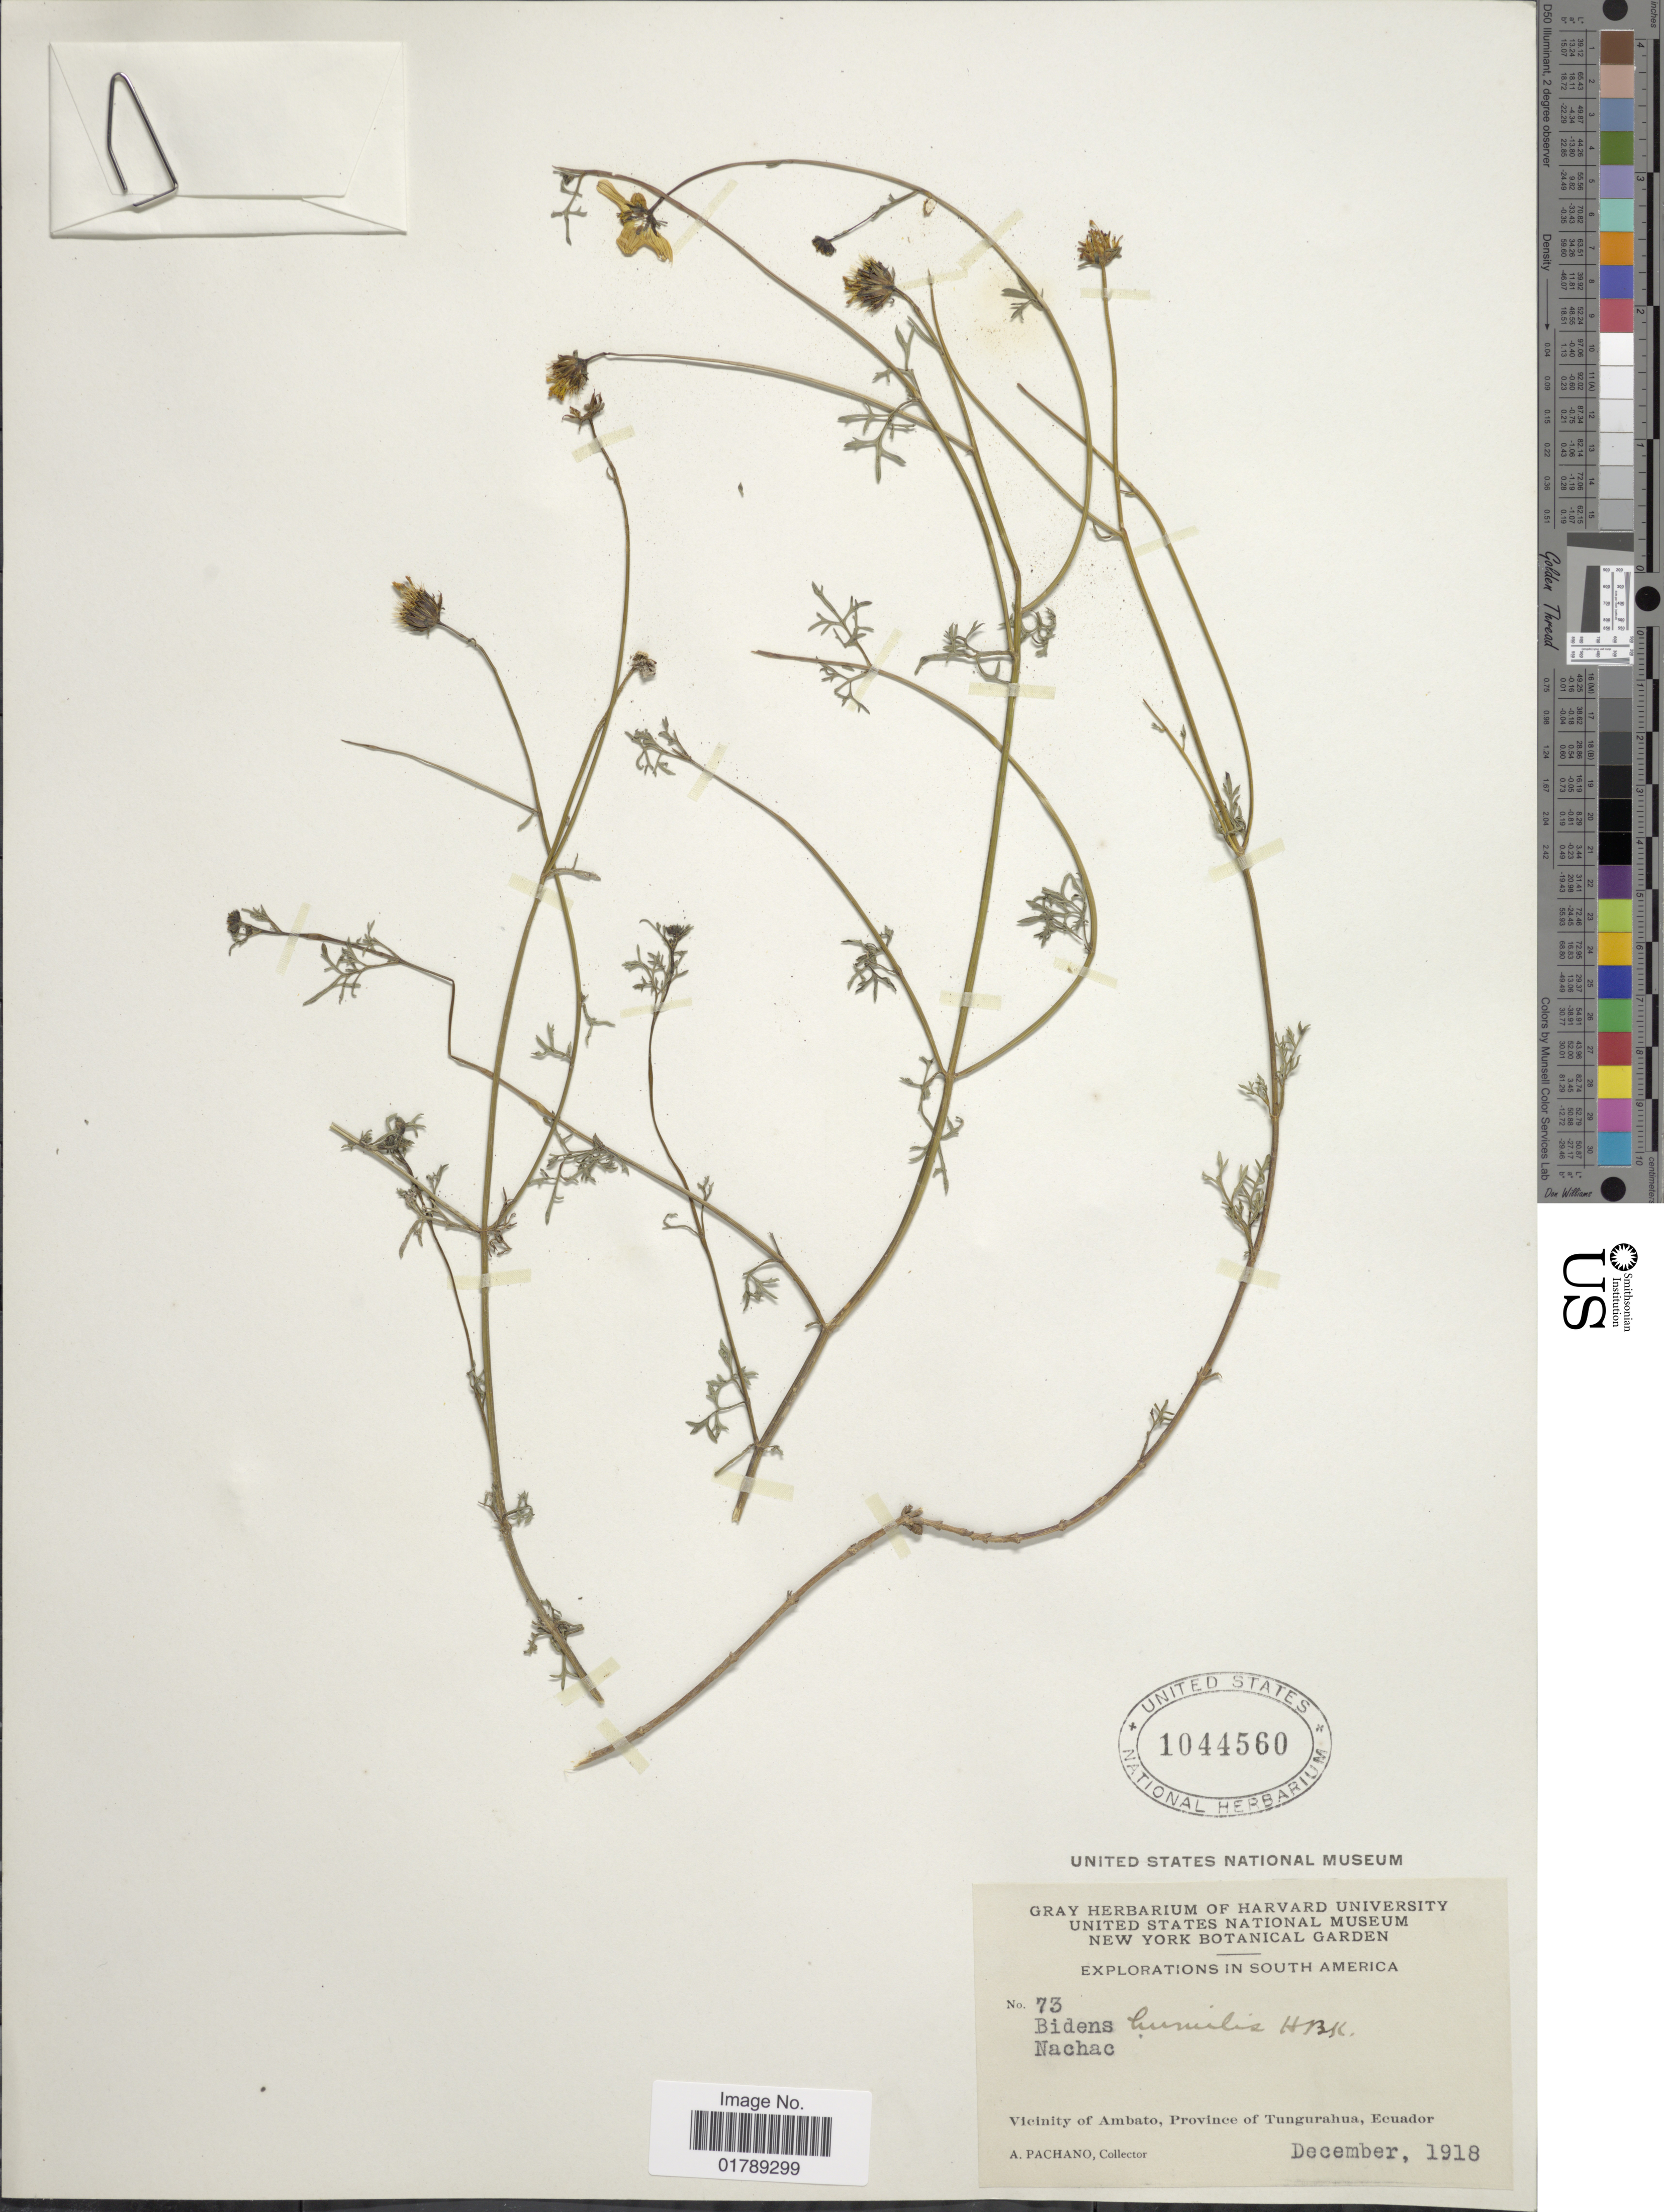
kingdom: Plantae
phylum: Tracheophyta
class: Magnoliopsida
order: Asterales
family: Asteraceae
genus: Bidens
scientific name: Bidens triplinervia var. macrantha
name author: (Wedd.) Sherff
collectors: A. Pachano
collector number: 73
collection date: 1918-12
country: Ecuador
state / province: Tungurahua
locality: Vicinity of Ambato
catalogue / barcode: US 1044560